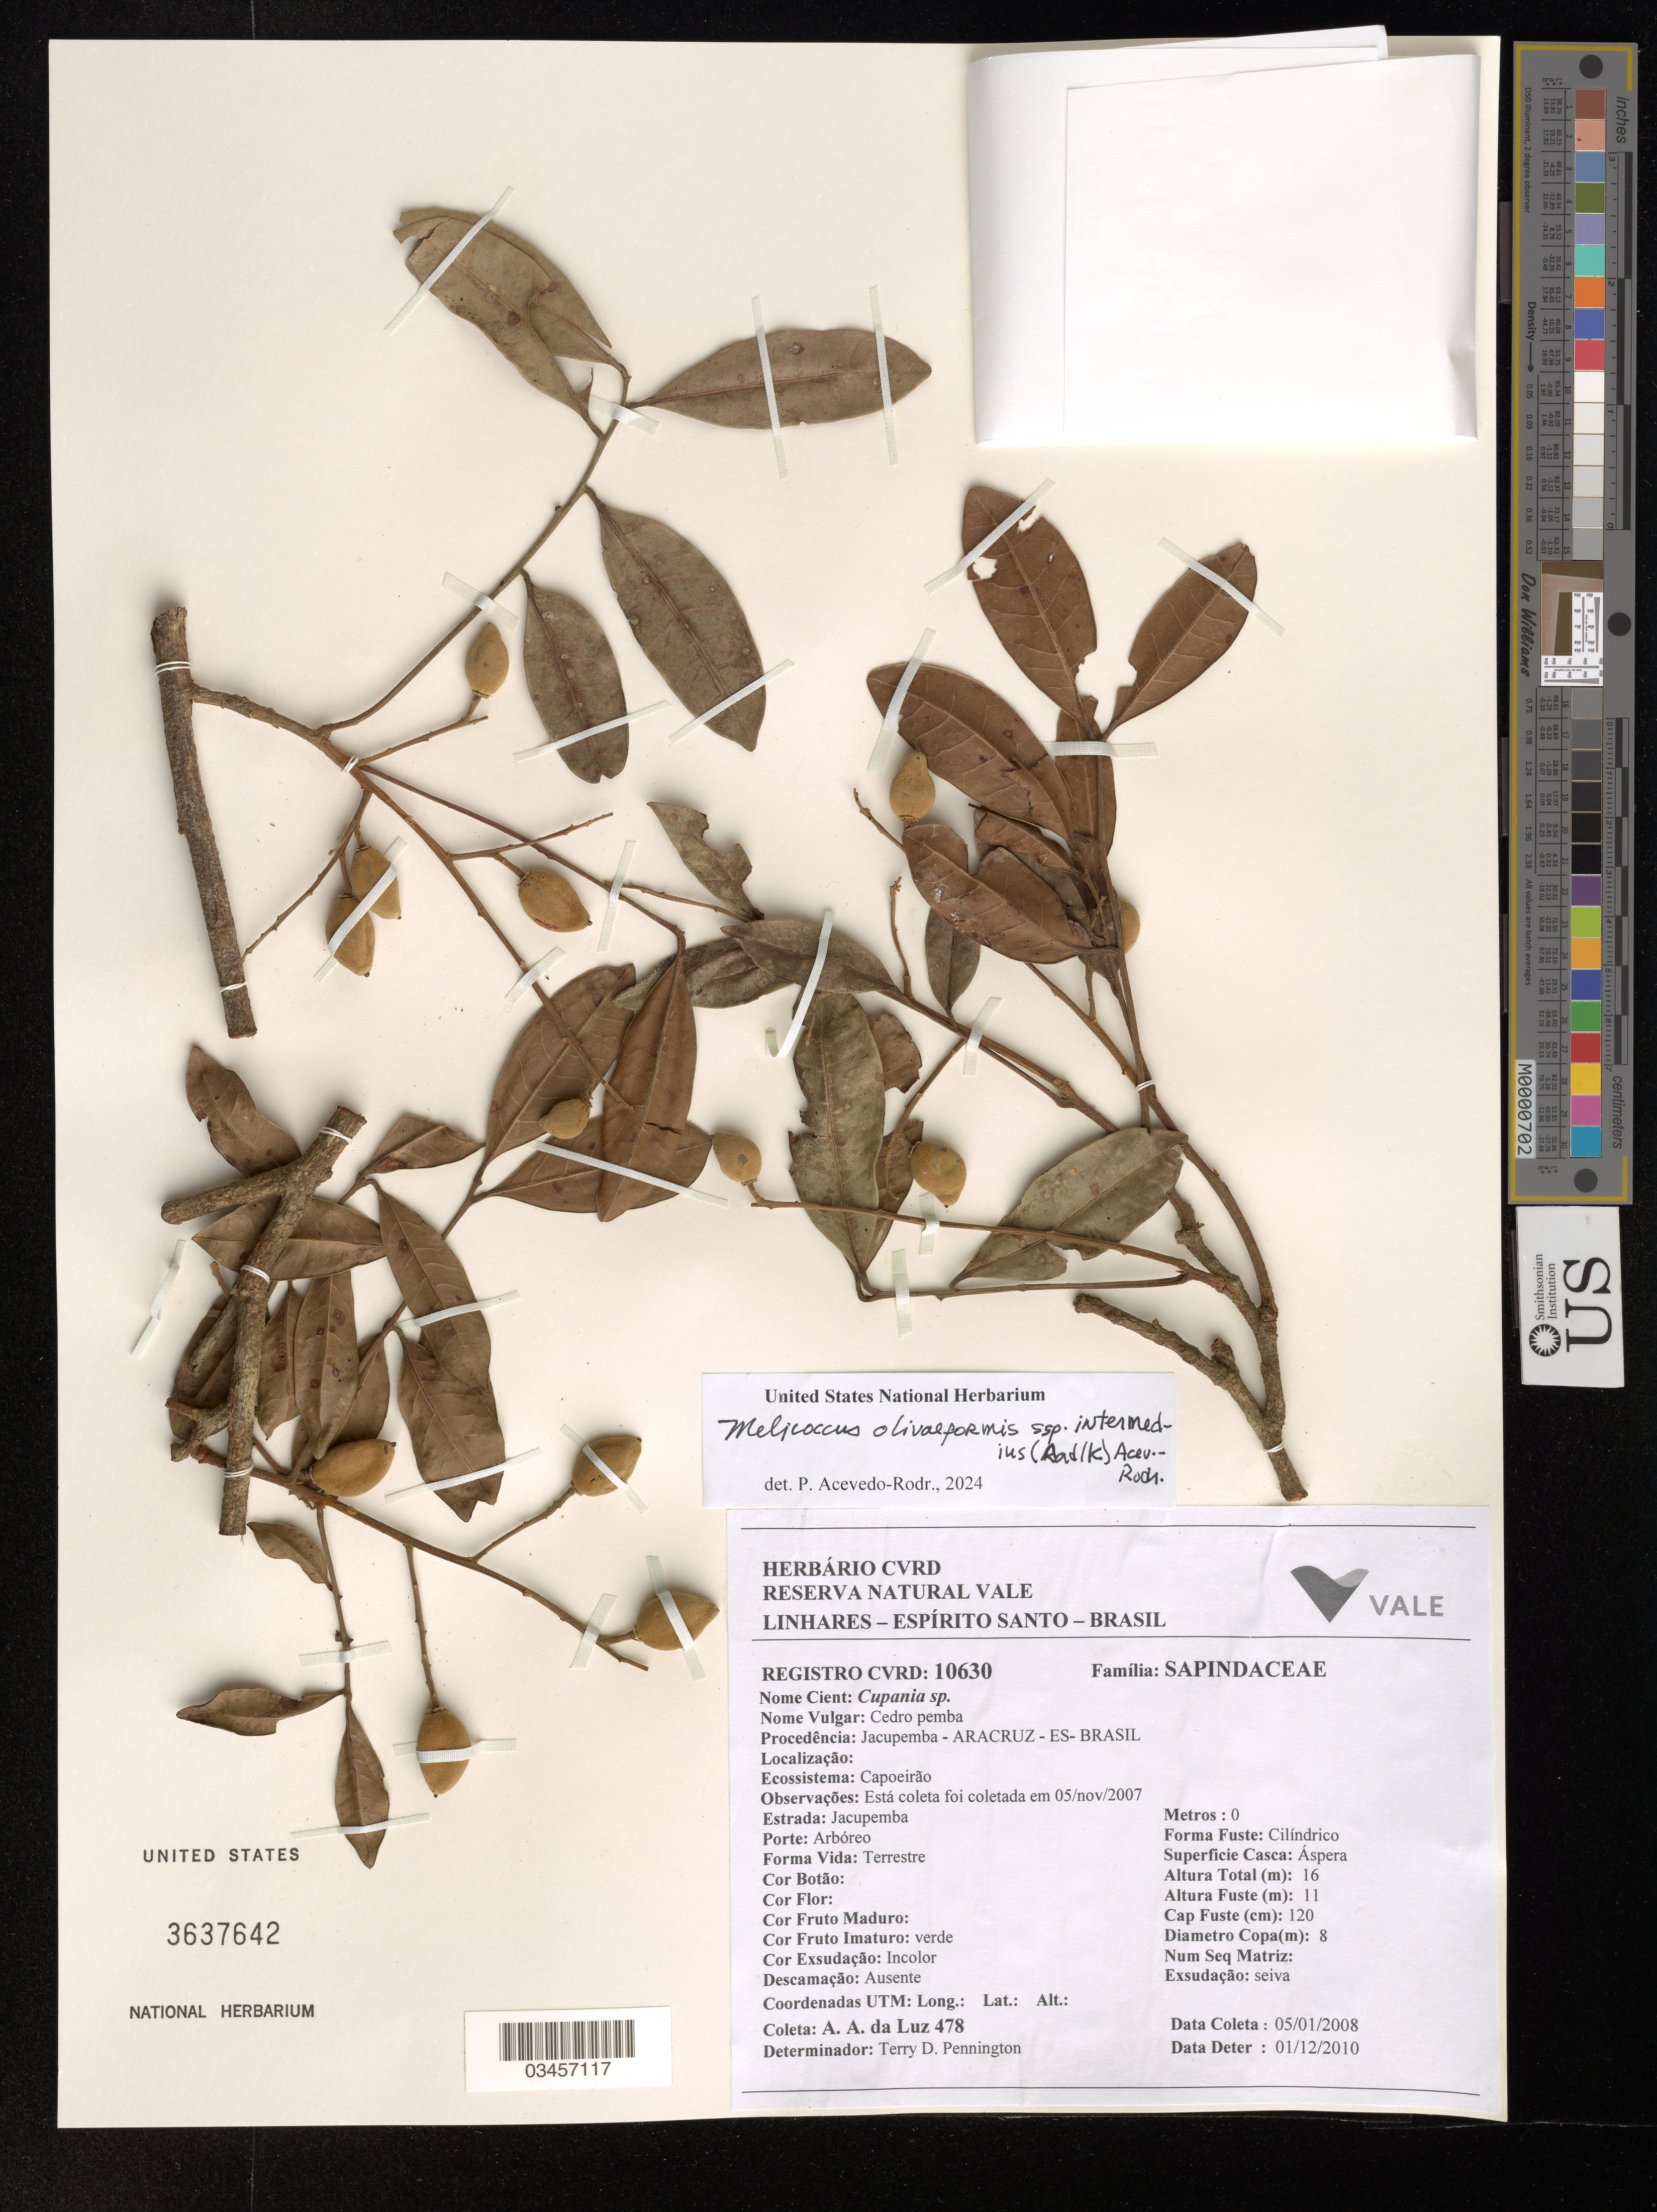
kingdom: Plantae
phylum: Tracheophyta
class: Magnoliopsida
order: Sapindales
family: Sapindaceae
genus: Melicoccus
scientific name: Melicoccus oliviformis subsp. intermedius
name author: (Radlk.) Acev.-Rodr.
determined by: Acevedo-Rodriguez, P., (US), Smithsonian Institution - National Museum of Natural History (UNITED STATES)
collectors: A. da Luz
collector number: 478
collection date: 2008-01-05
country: Brazil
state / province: Espirito Santo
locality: Linhares. Jacupemba - Aracruz. Jacupemba.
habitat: Capeirão.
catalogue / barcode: US 3637642